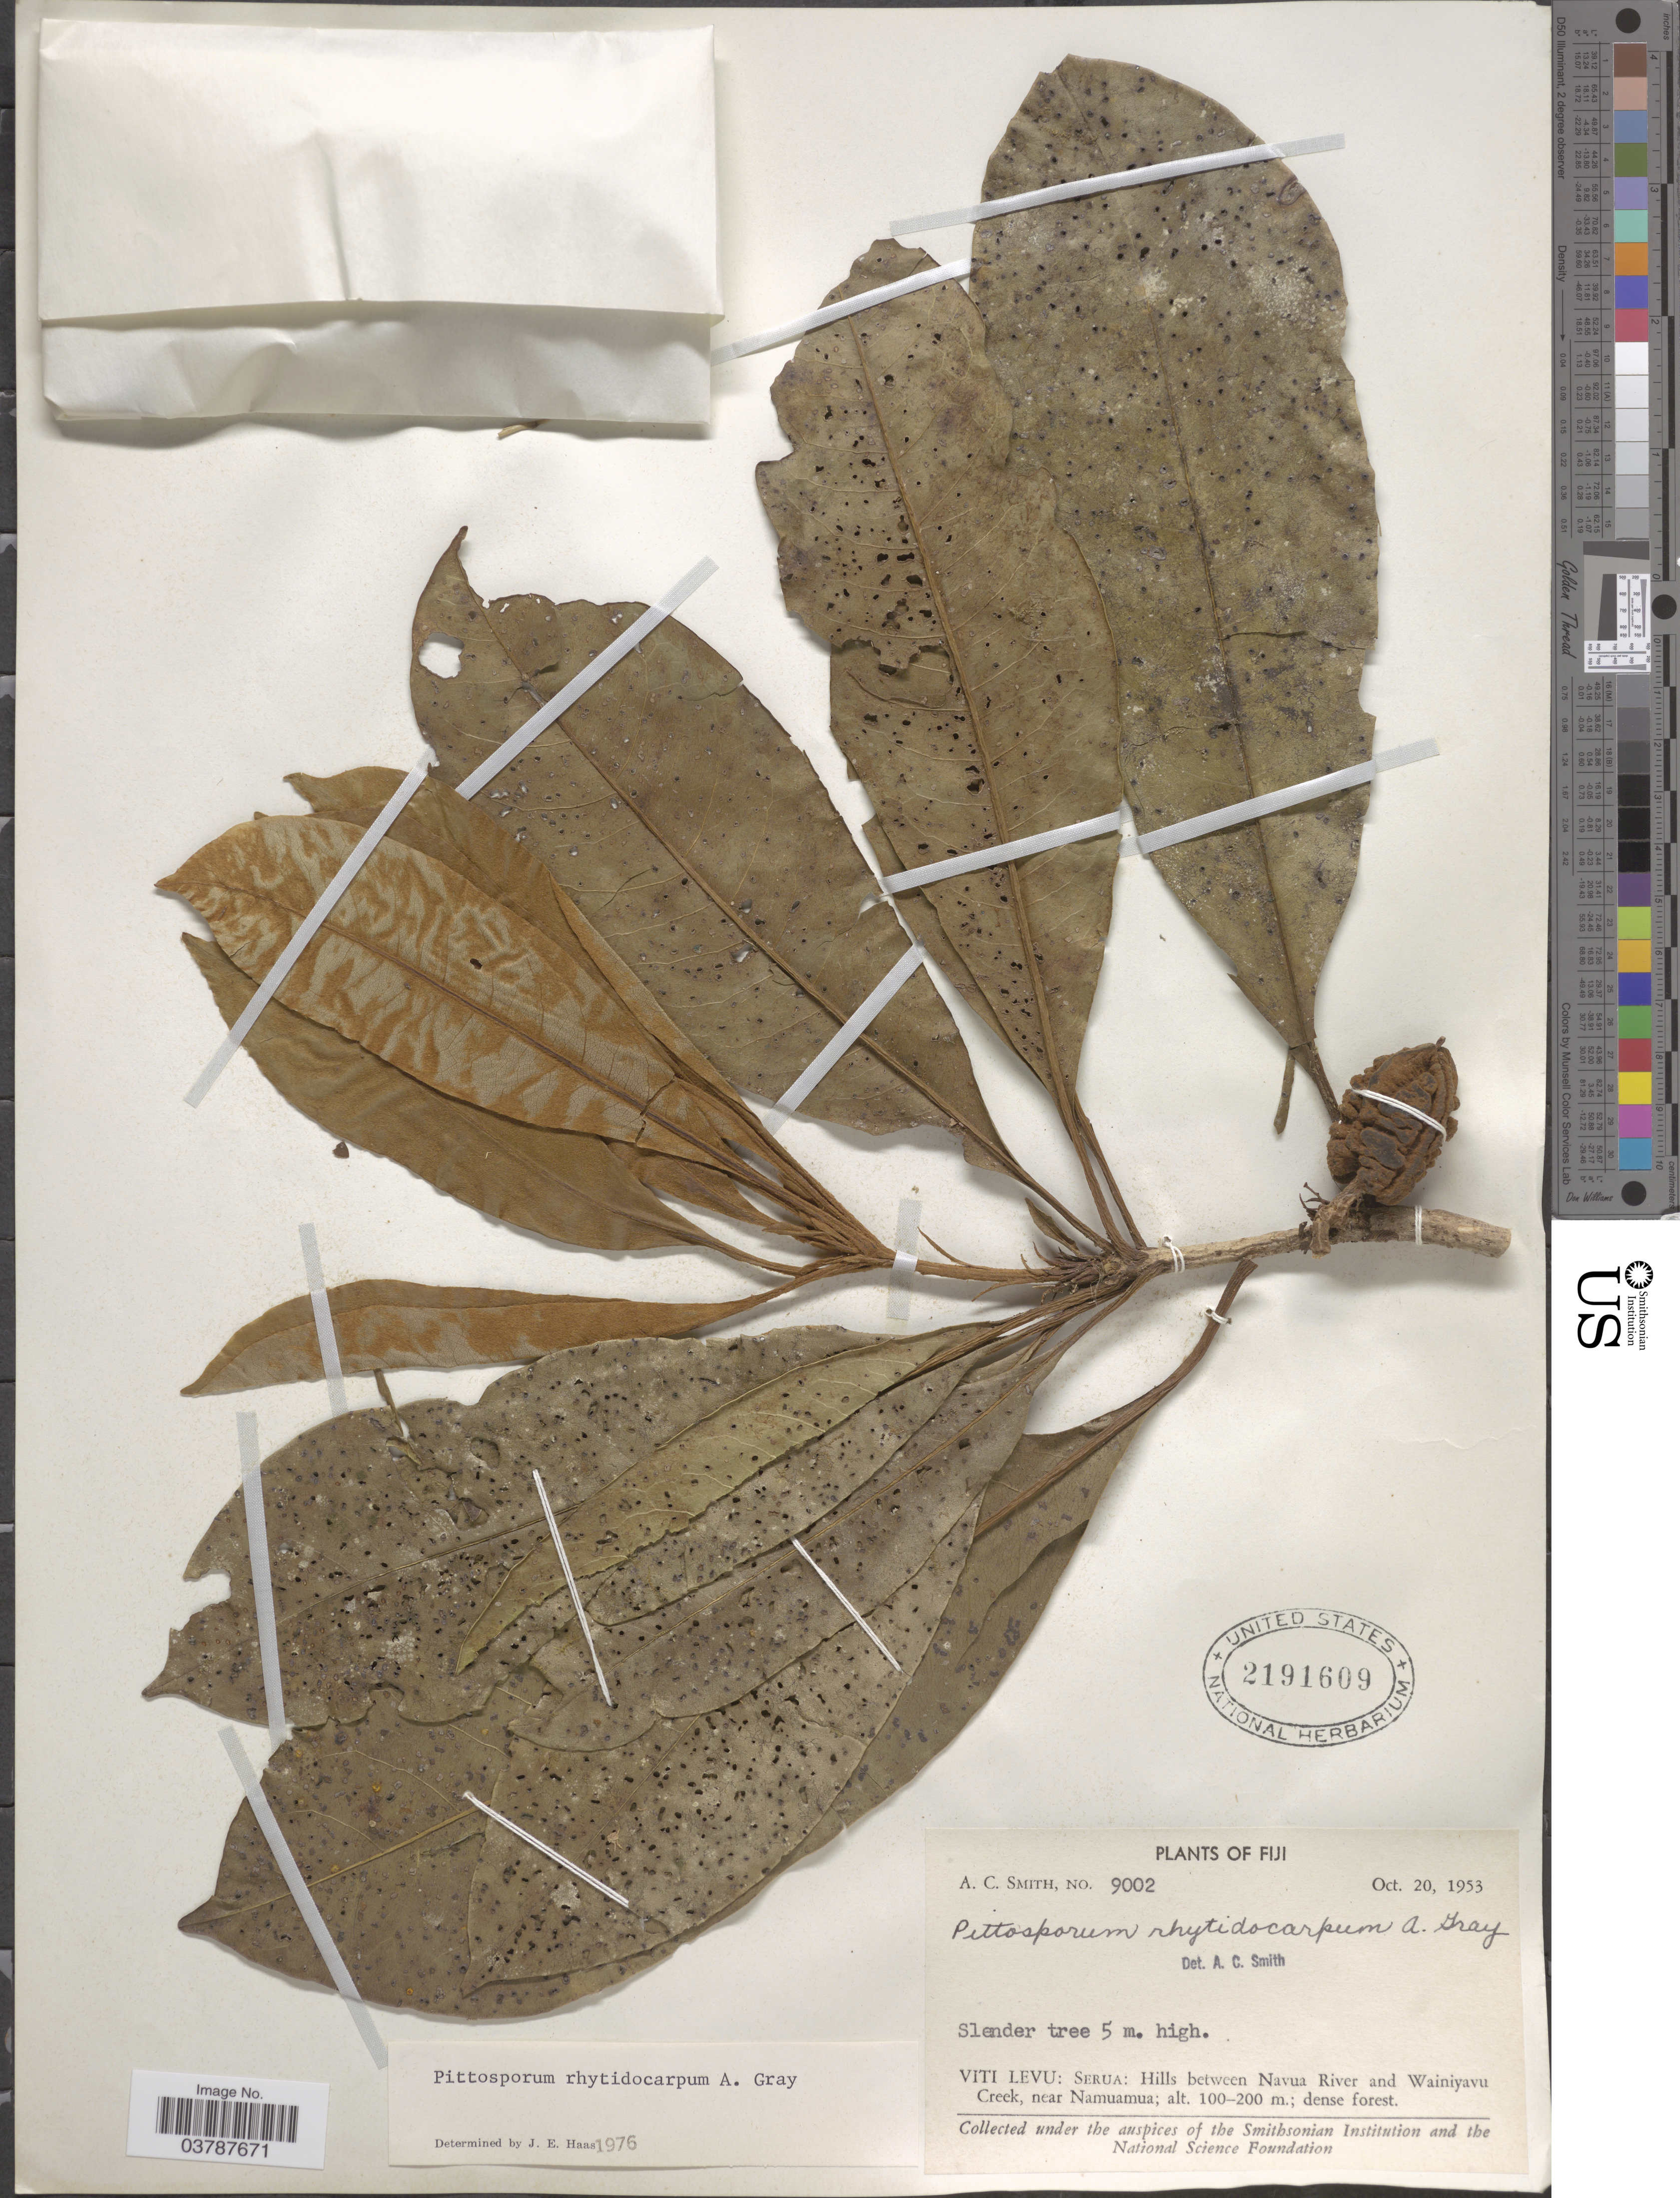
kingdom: Plantae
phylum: Tracheophyta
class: Magnoliopsida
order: Apiales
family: Pittosporaceae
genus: Pittosporum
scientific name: Pittosporum rhytidocarpum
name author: A. Gray in Wilkes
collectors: A. C. Smith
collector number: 9002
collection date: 1953-10-20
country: Fiji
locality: Viti Levu: Serua: Hills between Navua River and Wainiyavu Creek, near Namuamua.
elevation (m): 100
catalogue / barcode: US 2191609